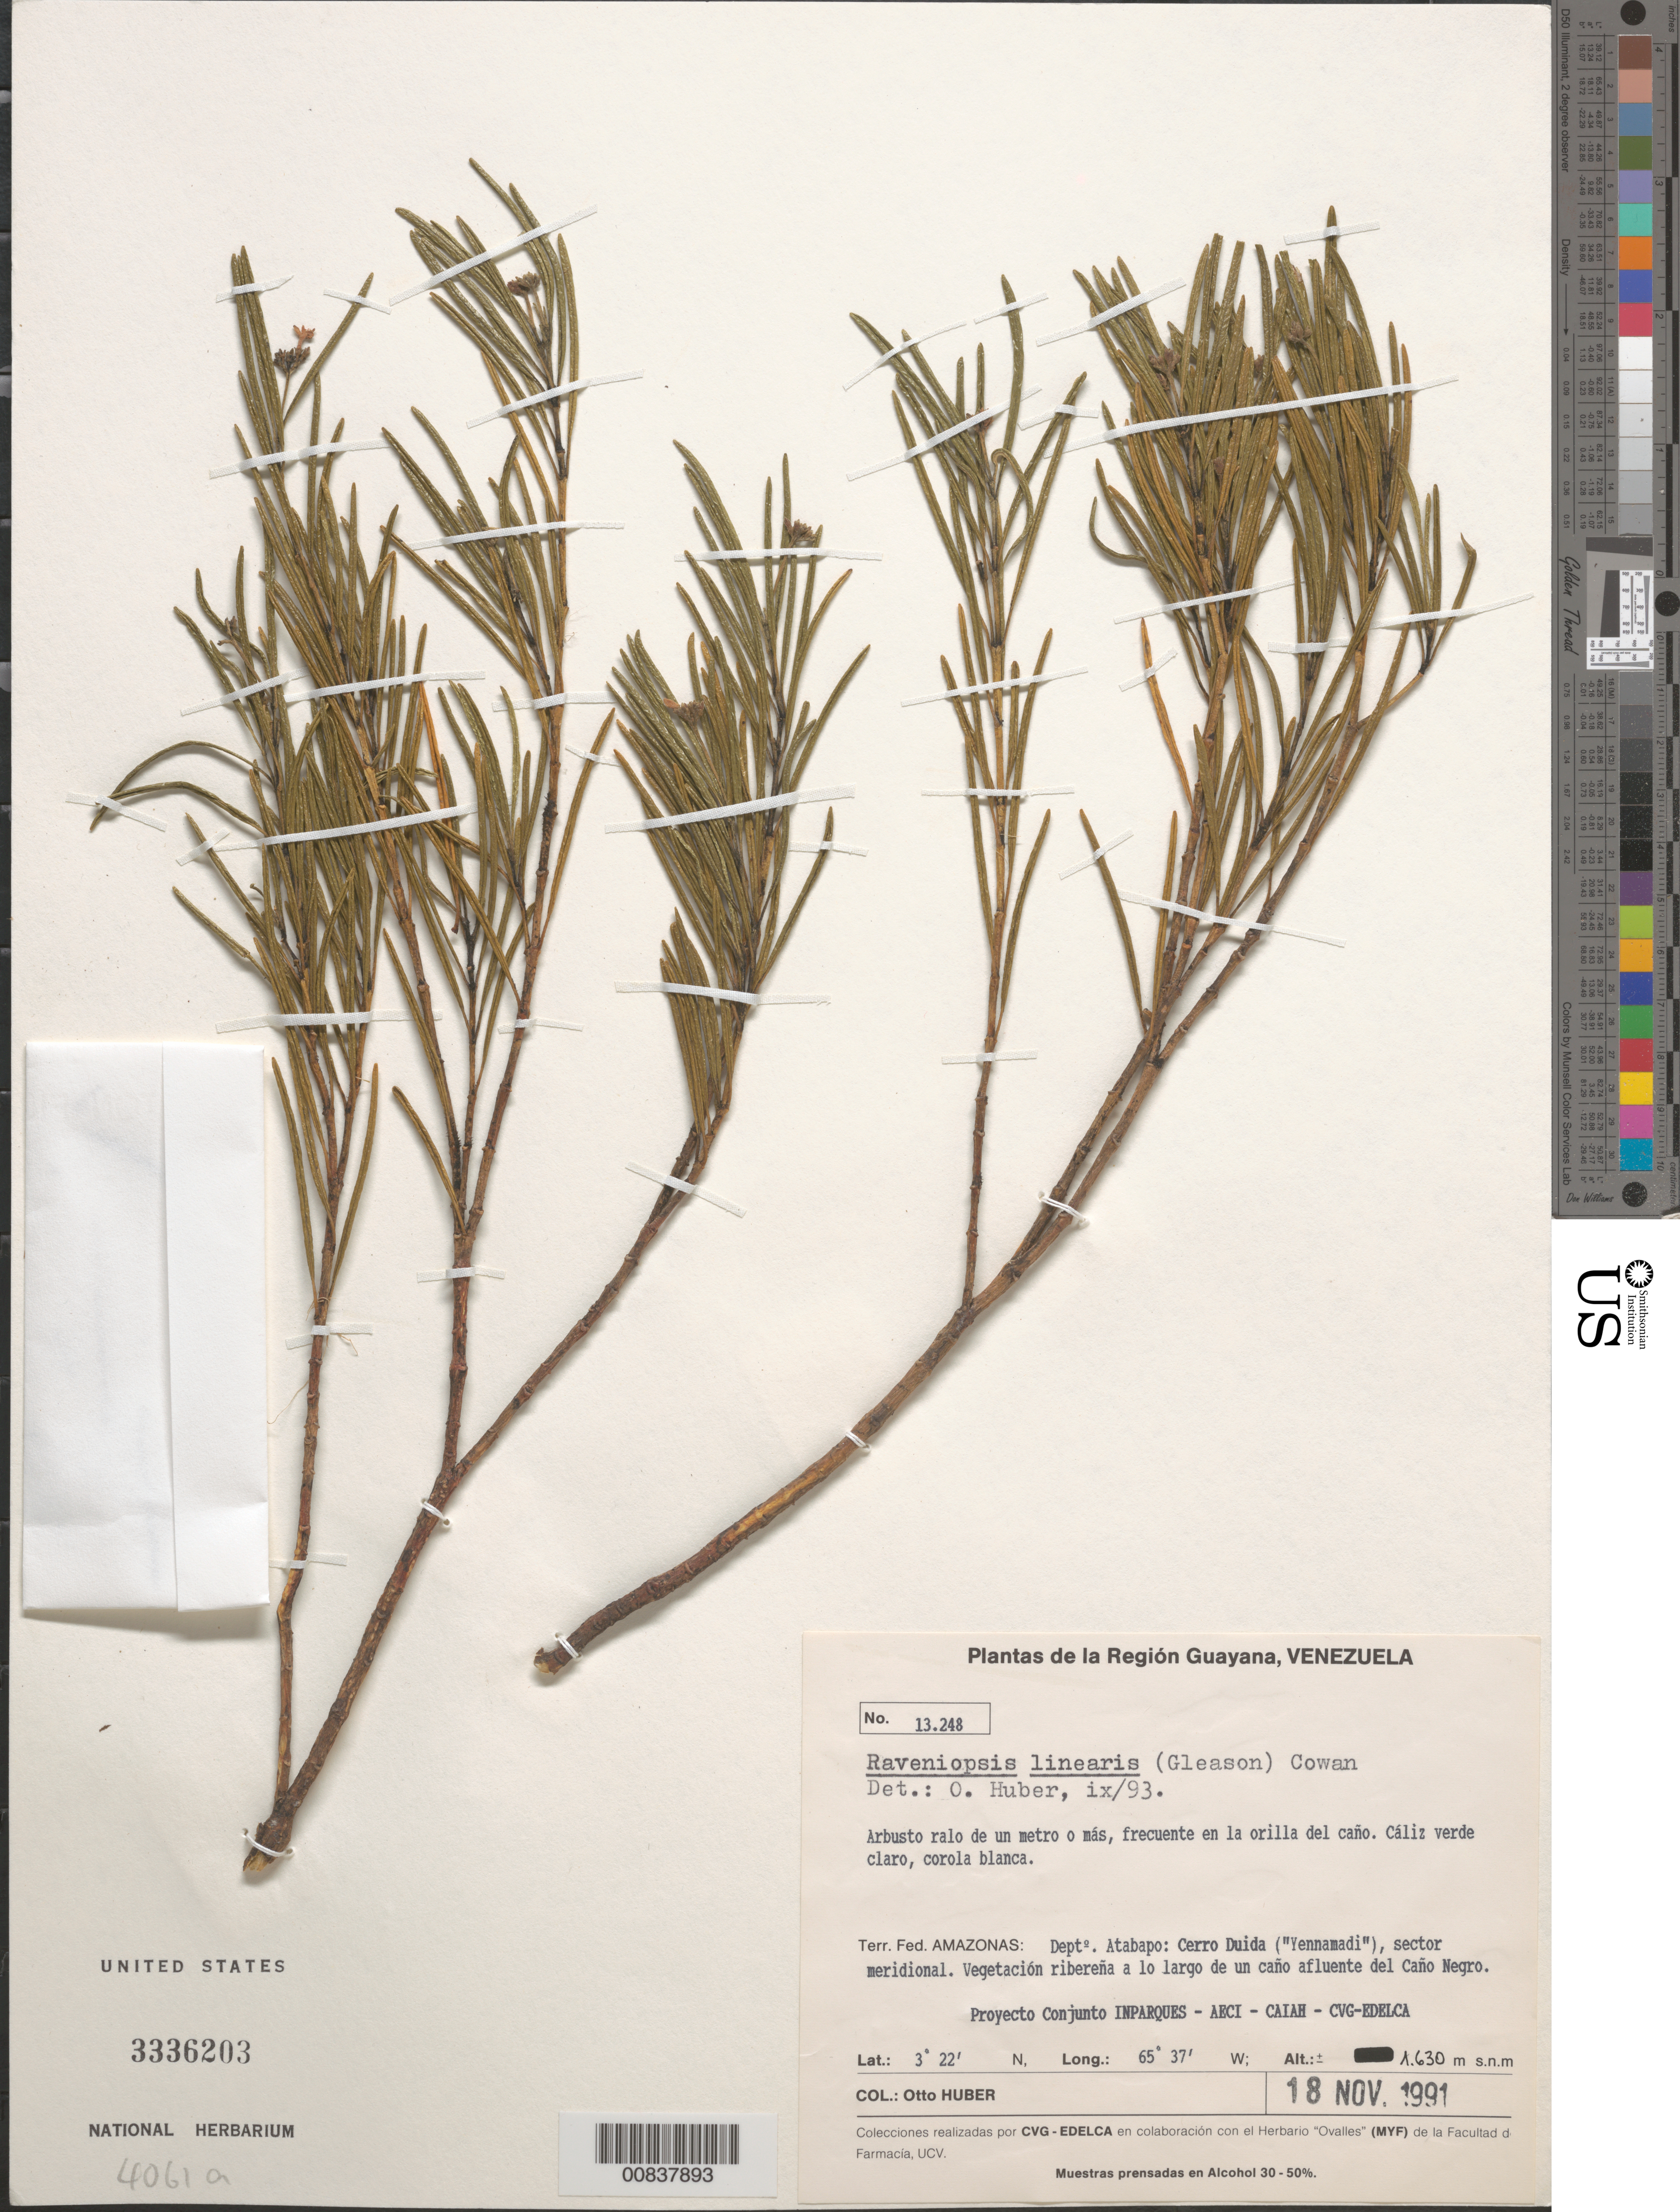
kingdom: Plantae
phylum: Tracheophyta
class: Magnoliopsida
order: Sapindales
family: Rutaceae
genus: Raveniopsis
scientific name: Raveniopsis linearis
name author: (Gleason) R.S. Cowan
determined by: Huber, Otto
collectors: O. Huber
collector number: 13248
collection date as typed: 18-Nov-91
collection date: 1991-11-18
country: Venezuela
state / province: Amazonas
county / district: Atabapo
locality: Cerro Duida ("Yennamadi"), sector meridional, caño afluente del Caño Negro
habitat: Vegetación ribereña a lo largo de un caño; en la orilla del cano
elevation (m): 1631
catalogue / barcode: US 3336203